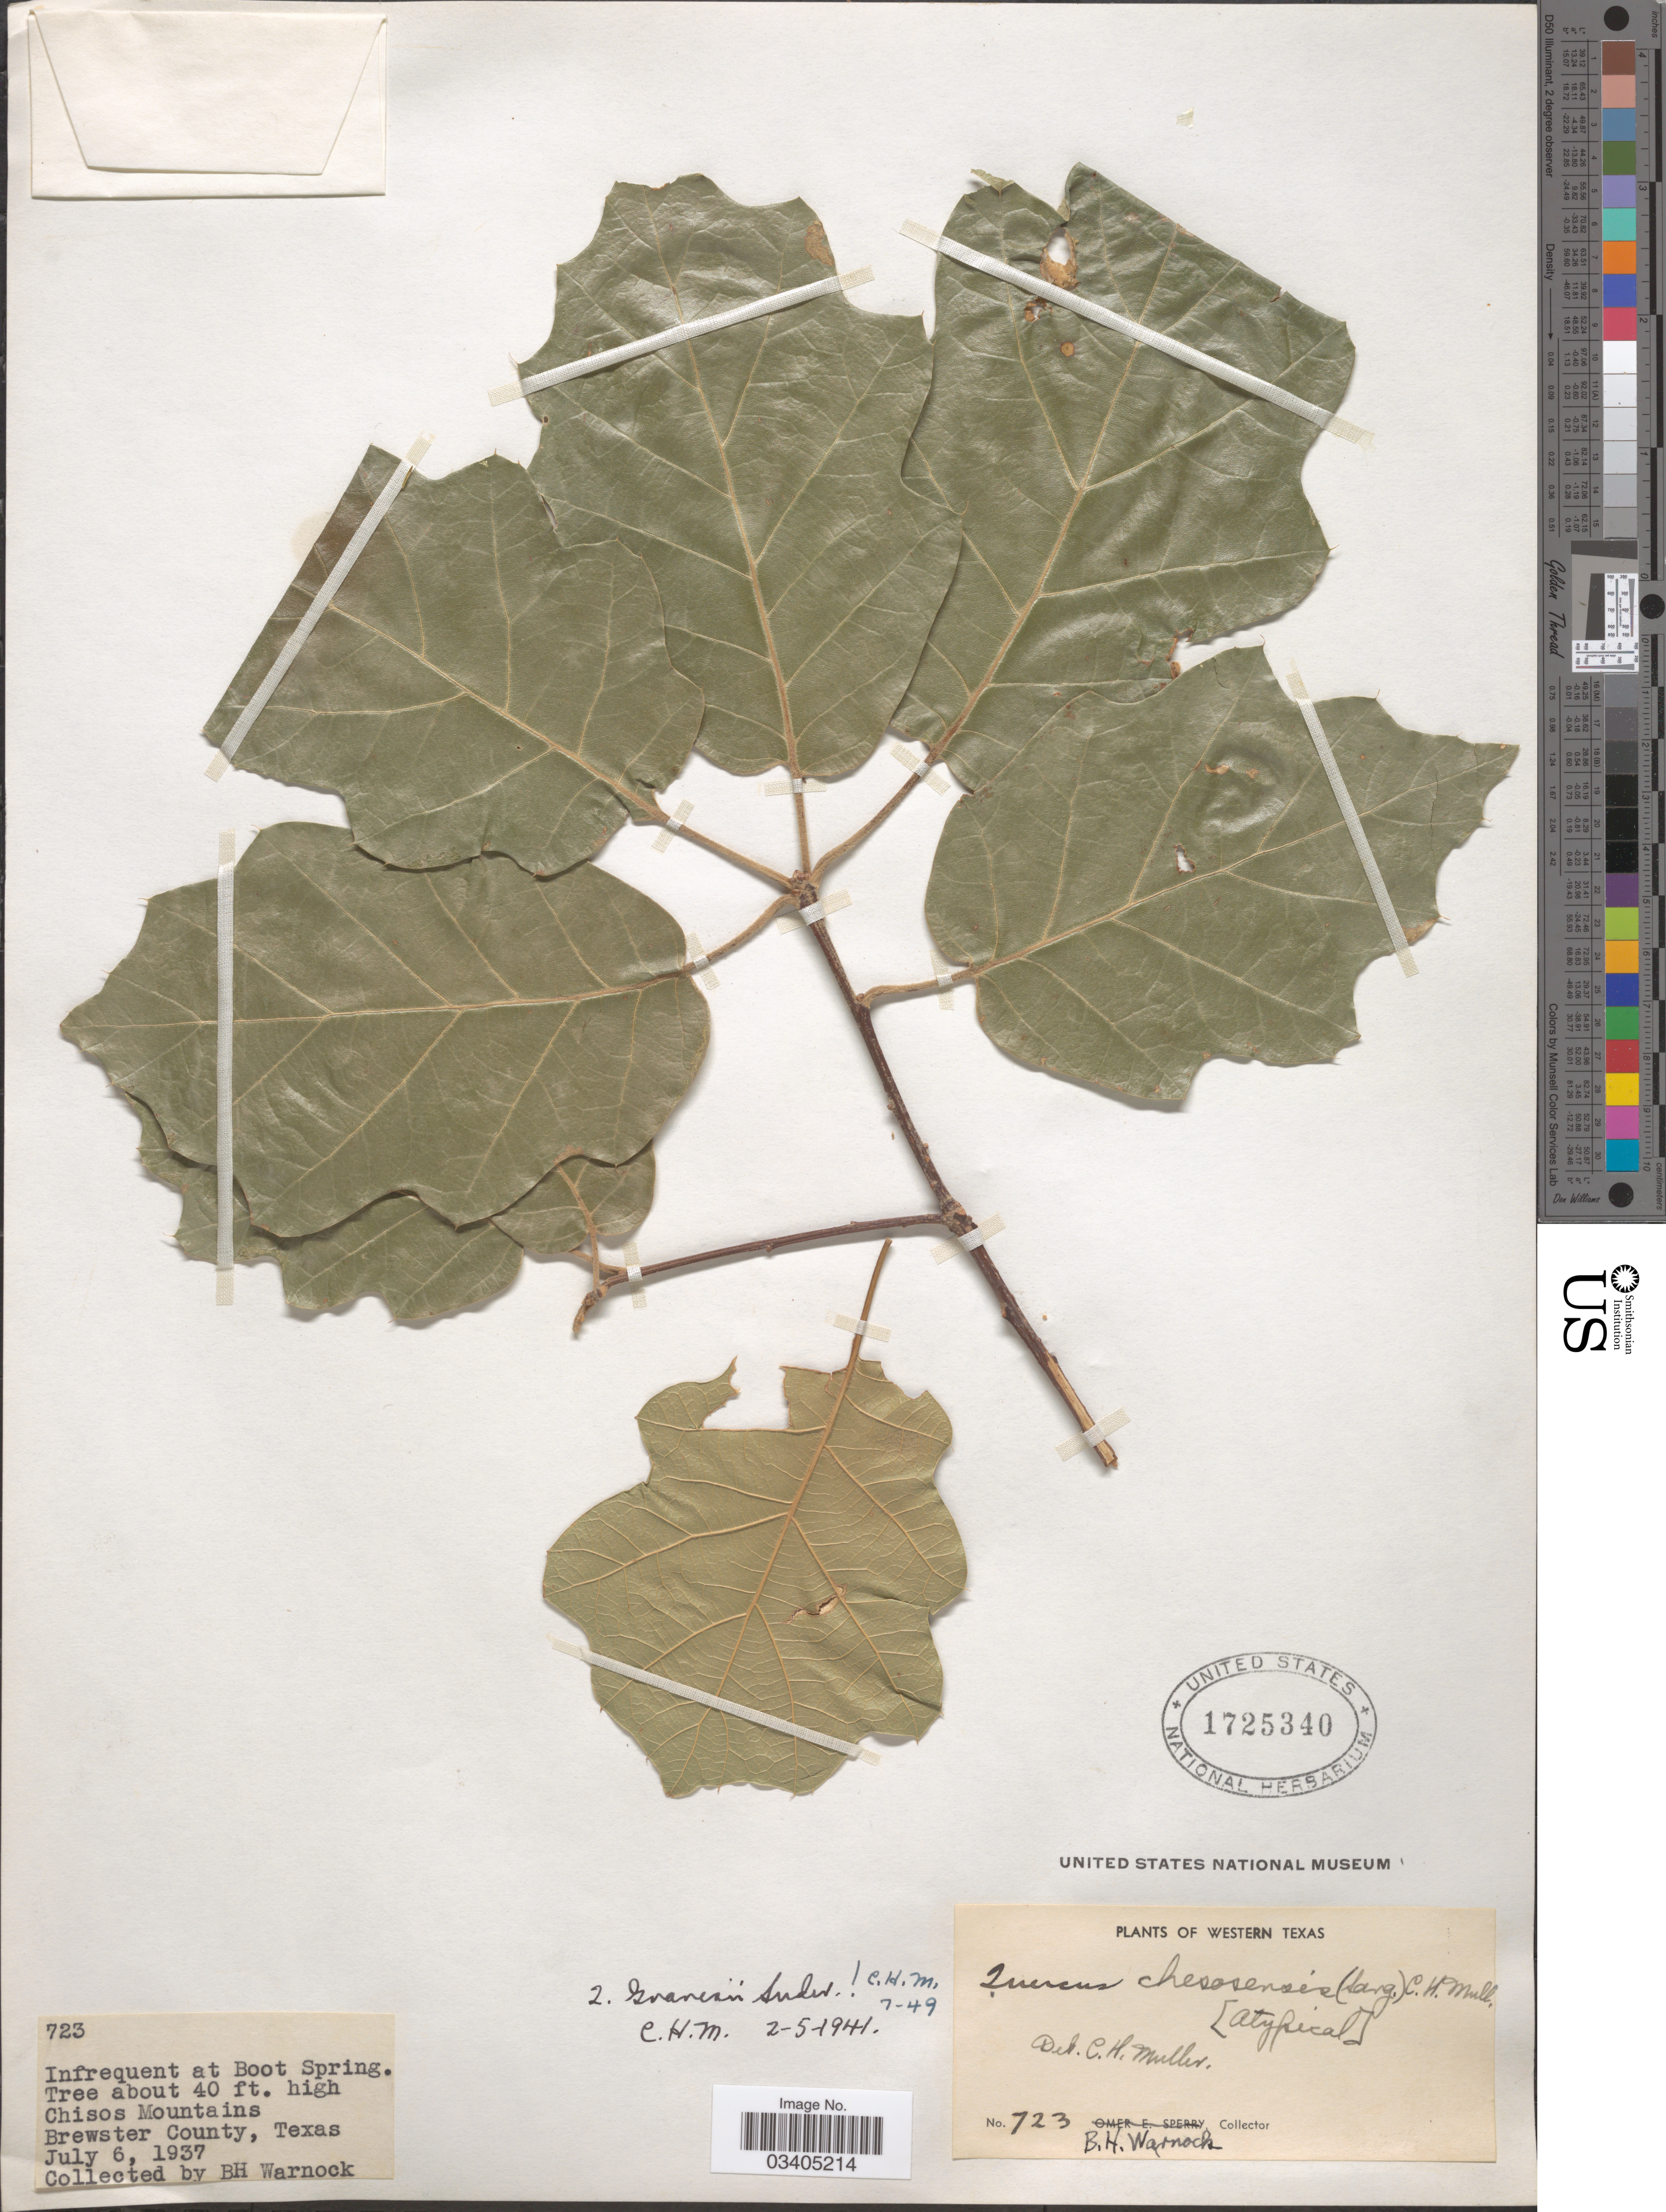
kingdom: Plantae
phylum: Tracheophyta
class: Magnoliopsida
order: Fagales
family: Fagaceae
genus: Quercus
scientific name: Quercus gravesii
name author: Sudw.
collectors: B. H. Warnock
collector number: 723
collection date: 1937-07-06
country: United States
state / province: Texas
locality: Infrequent at Boot Spring. Chisos Mountains, Brewster County. Western Texas.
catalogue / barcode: US 1725340